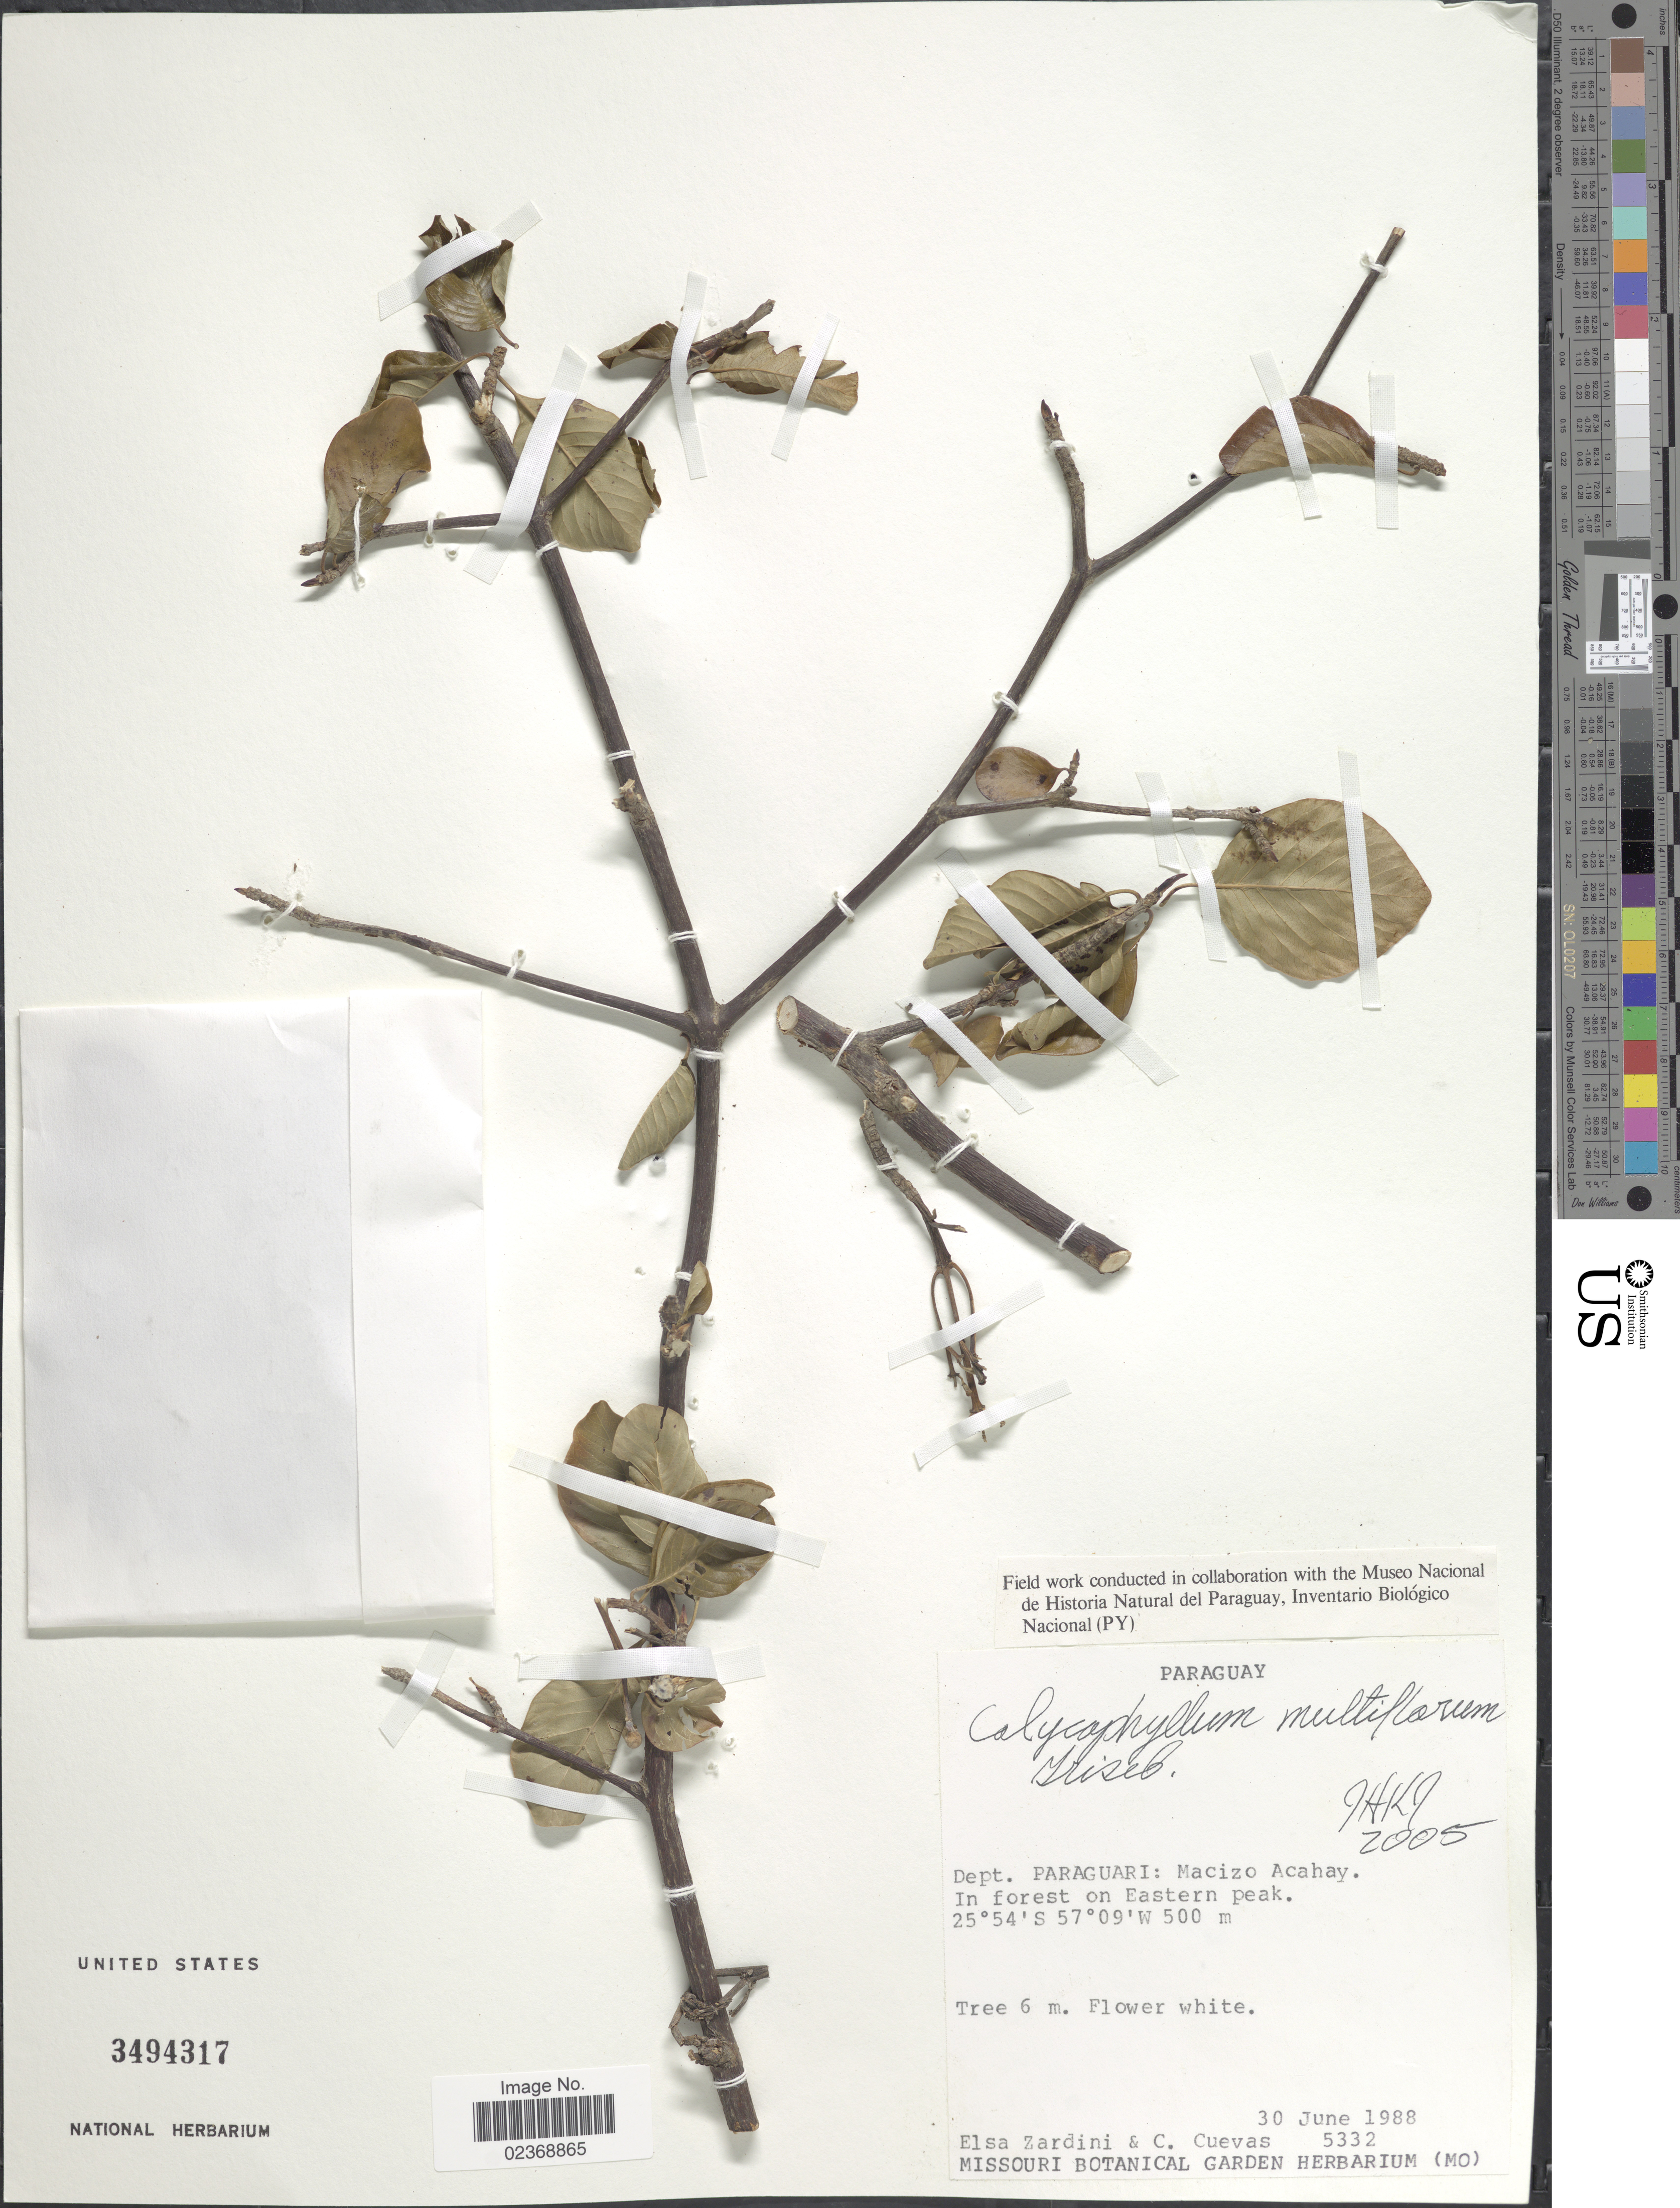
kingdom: Plantae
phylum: Tracheophyta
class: Magnoliopsida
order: Gentianales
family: Rubiaceae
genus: Calycophyllum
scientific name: Calycophyllum multiflorum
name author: Griseb.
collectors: E. M. Zardini & C. Cuevas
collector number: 5332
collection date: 1988-06-30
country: Paraguay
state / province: Paraguari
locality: Macizo Acahay. In forest on Eastern peak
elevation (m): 500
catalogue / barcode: US 3494317